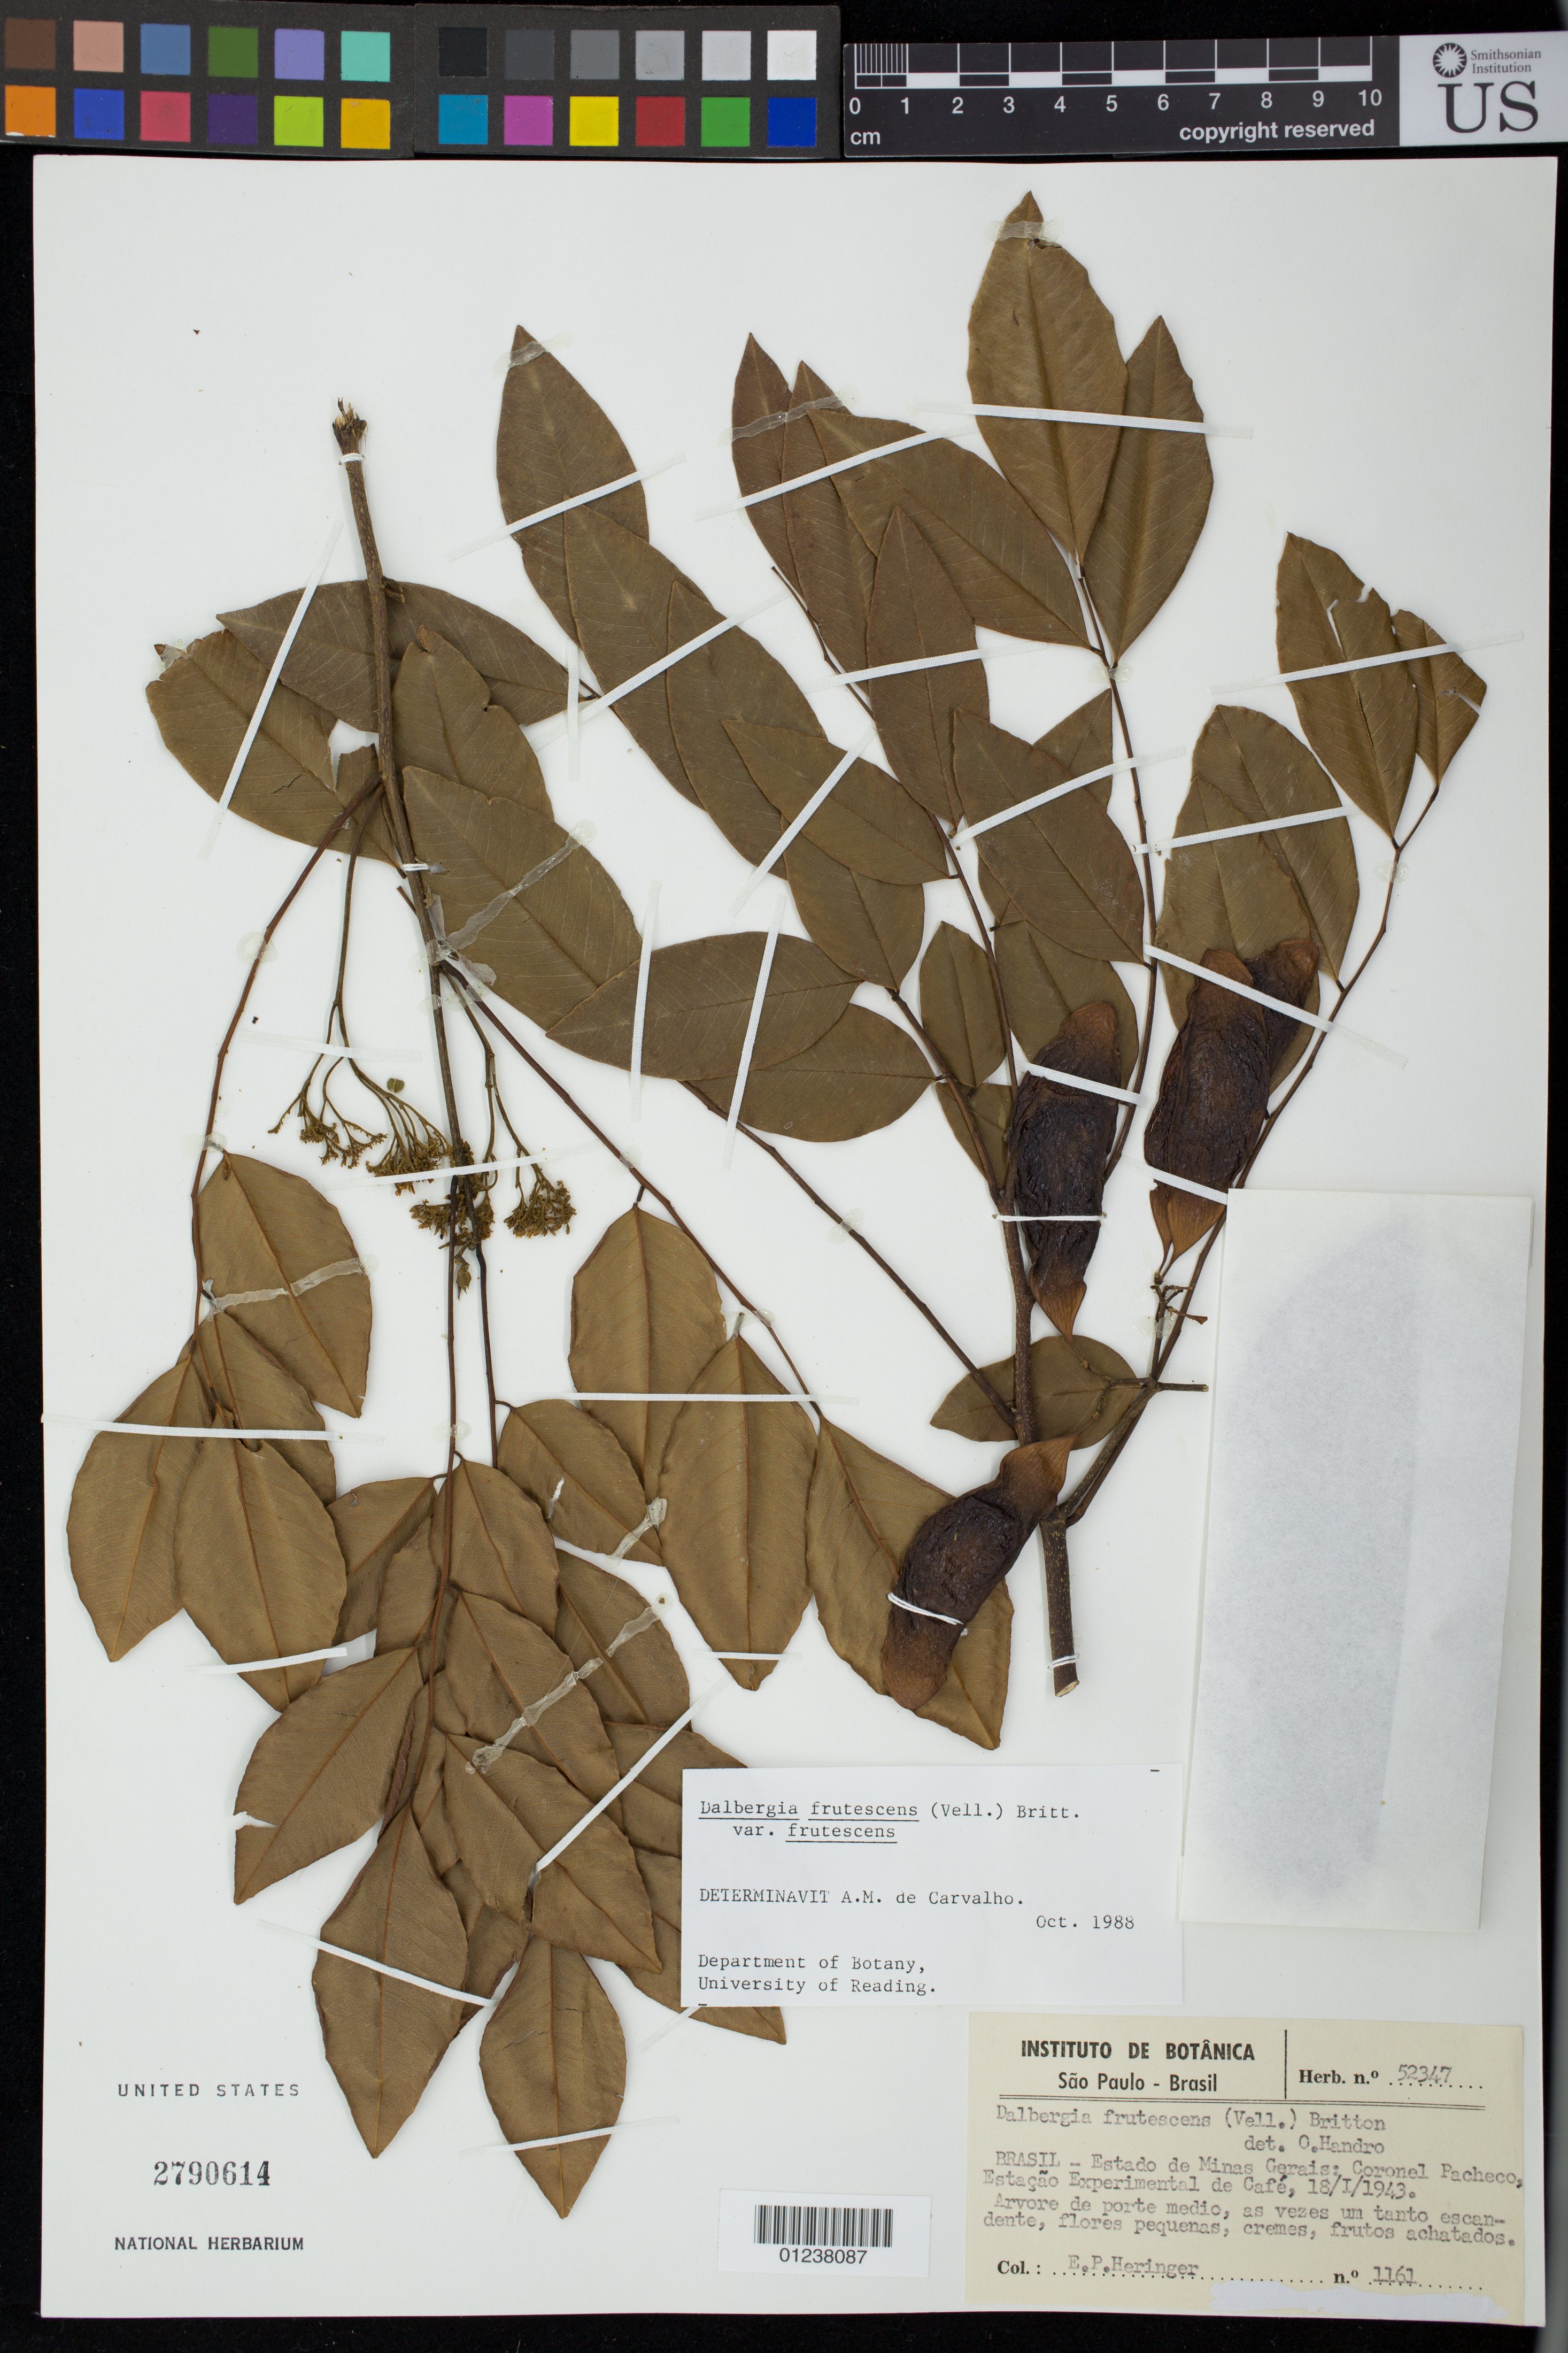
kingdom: Plantae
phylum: Tracheophyta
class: Magnoliopsida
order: Fabales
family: Fabaceae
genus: Dalbergia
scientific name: Dalbergia frutescens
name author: (Vell.) Britton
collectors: E. P. Heringer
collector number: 1161 / Herb. No. 52347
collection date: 1943-01-18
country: Brazil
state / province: Minas Gerais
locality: Coronel Pacheco, Estacao Experimental de Cafe.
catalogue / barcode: US 2790614